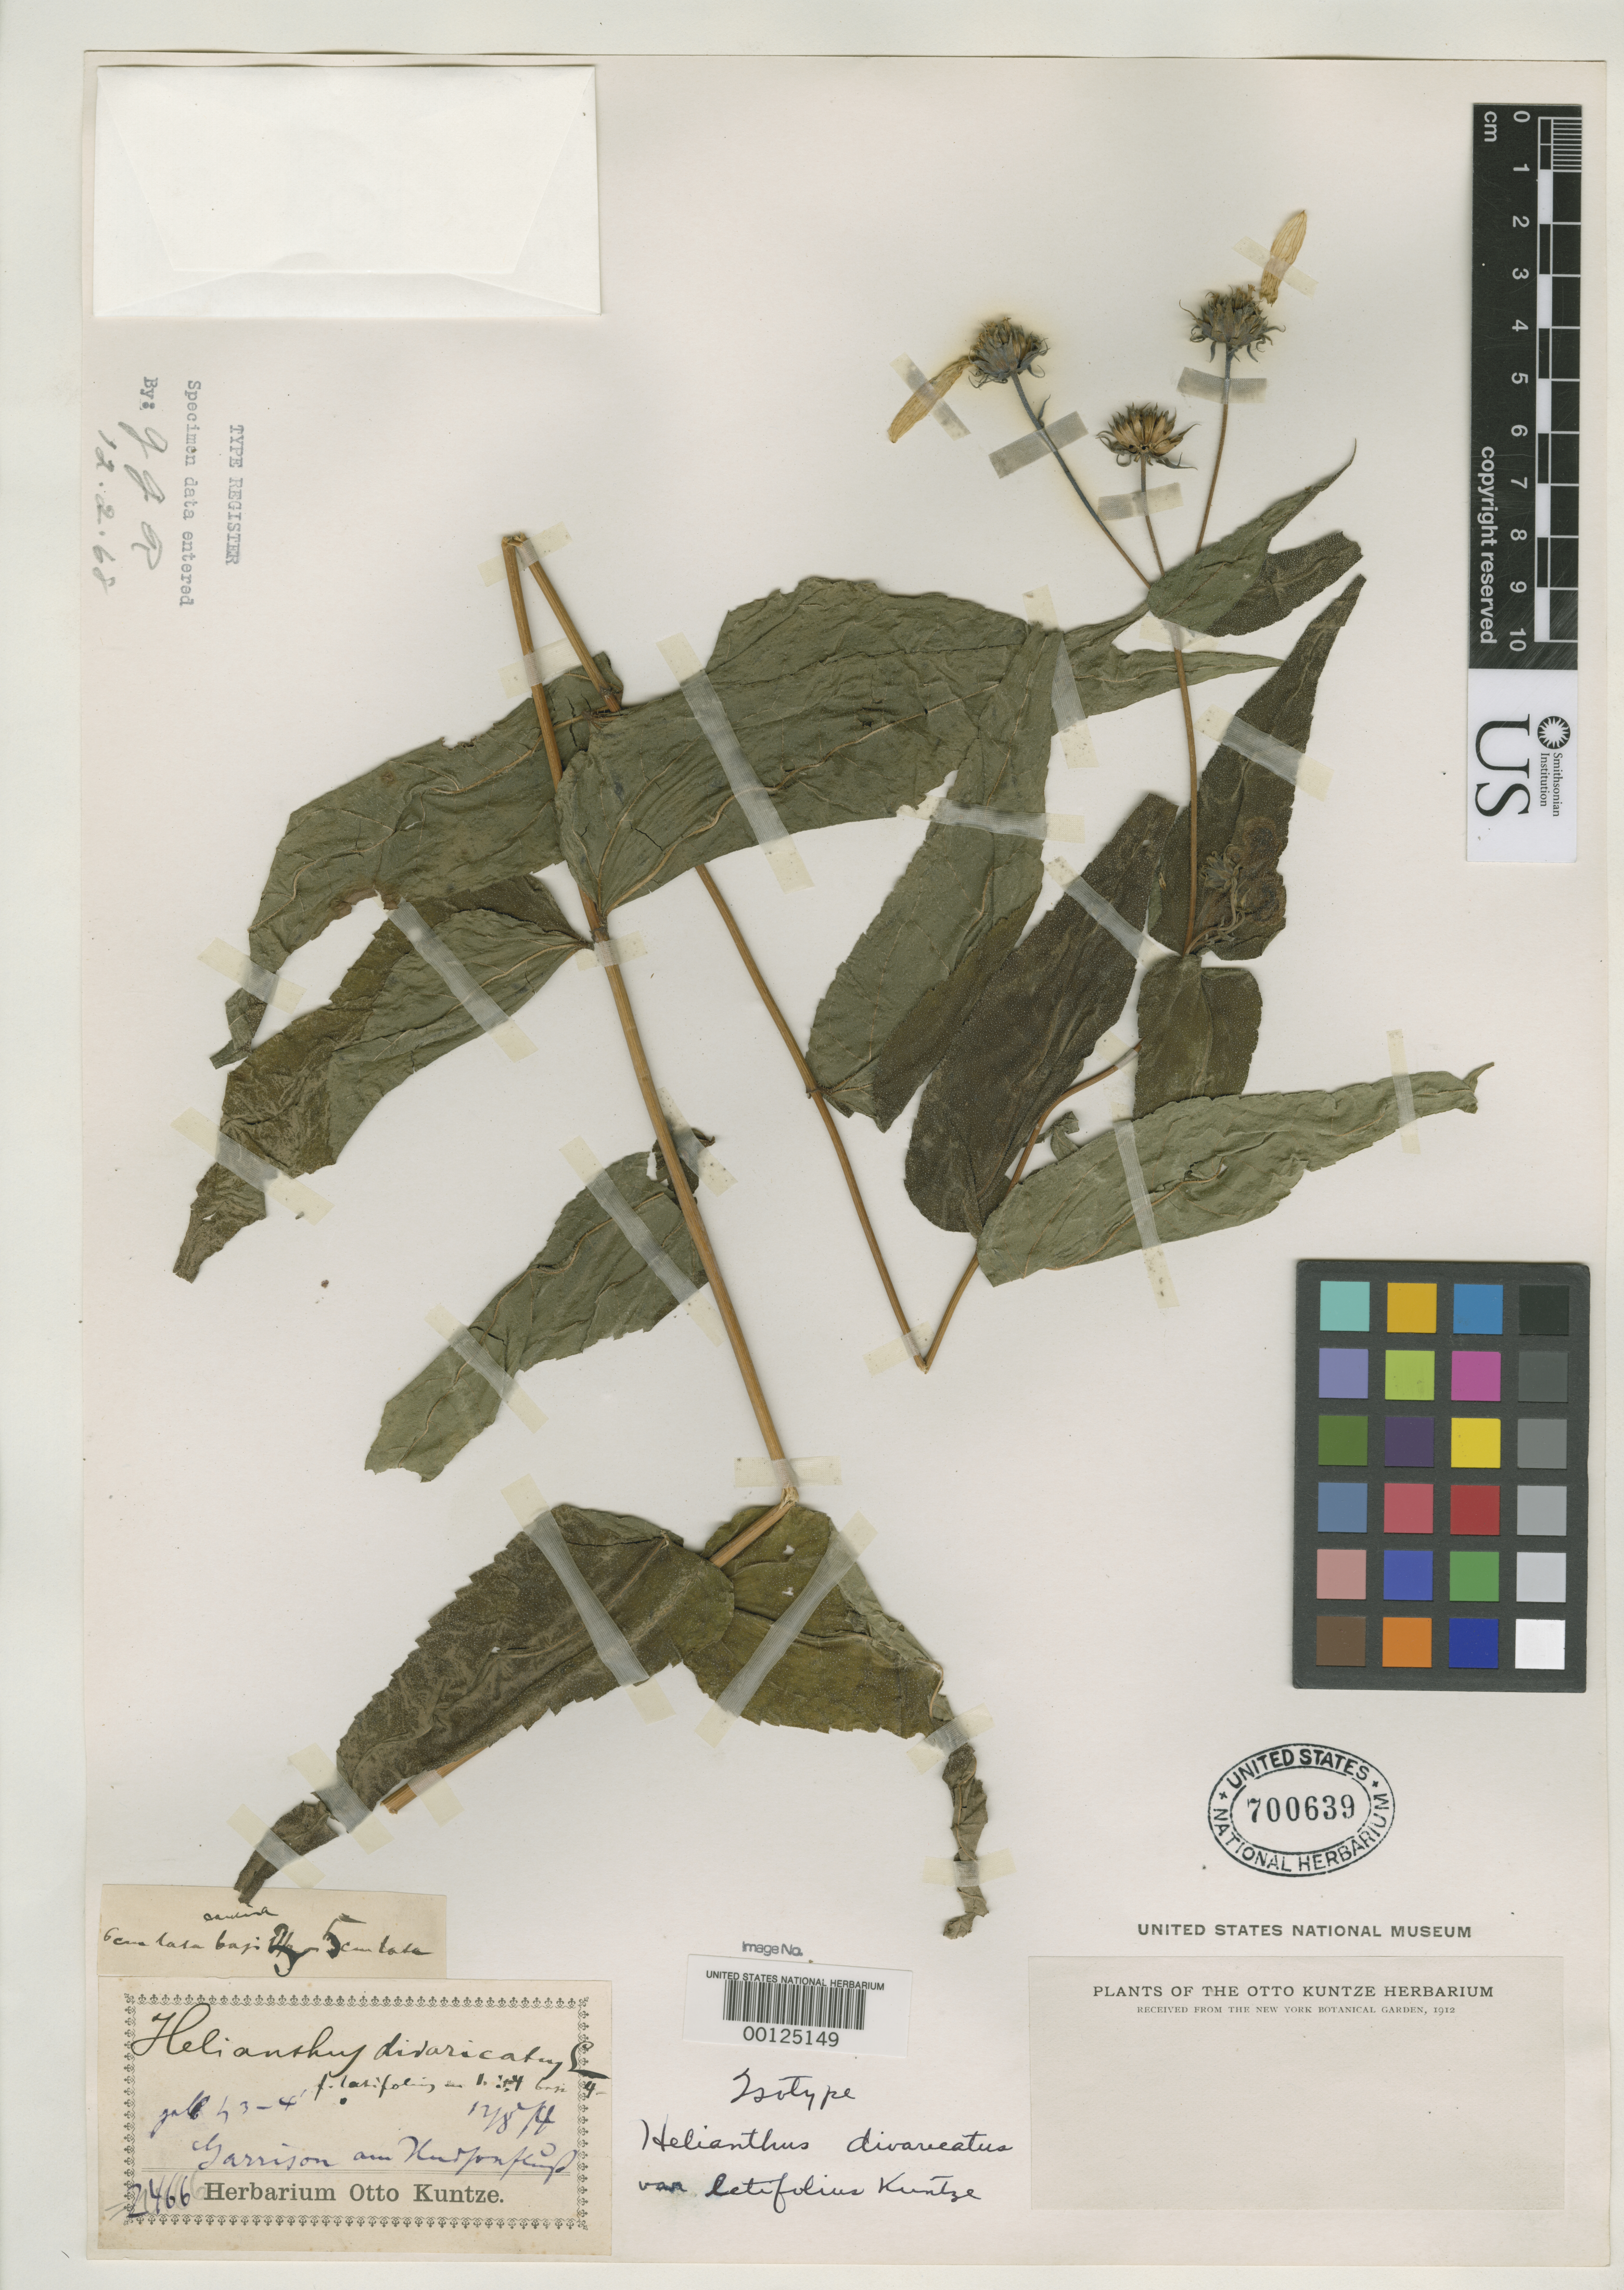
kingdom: Plantae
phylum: Tracheophyta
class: Magnoliopsida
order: Asterales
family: Asteraceae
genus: Helianthus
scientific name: Helianthus divaricatus var. latifolius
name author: Kuntze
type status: Isotype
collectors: C.E.O. Kuntze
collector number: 2466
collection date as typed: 12 Aug 1874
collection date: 1874-08-12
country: United States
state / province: New York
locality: Garrison.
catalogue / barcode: US 700639